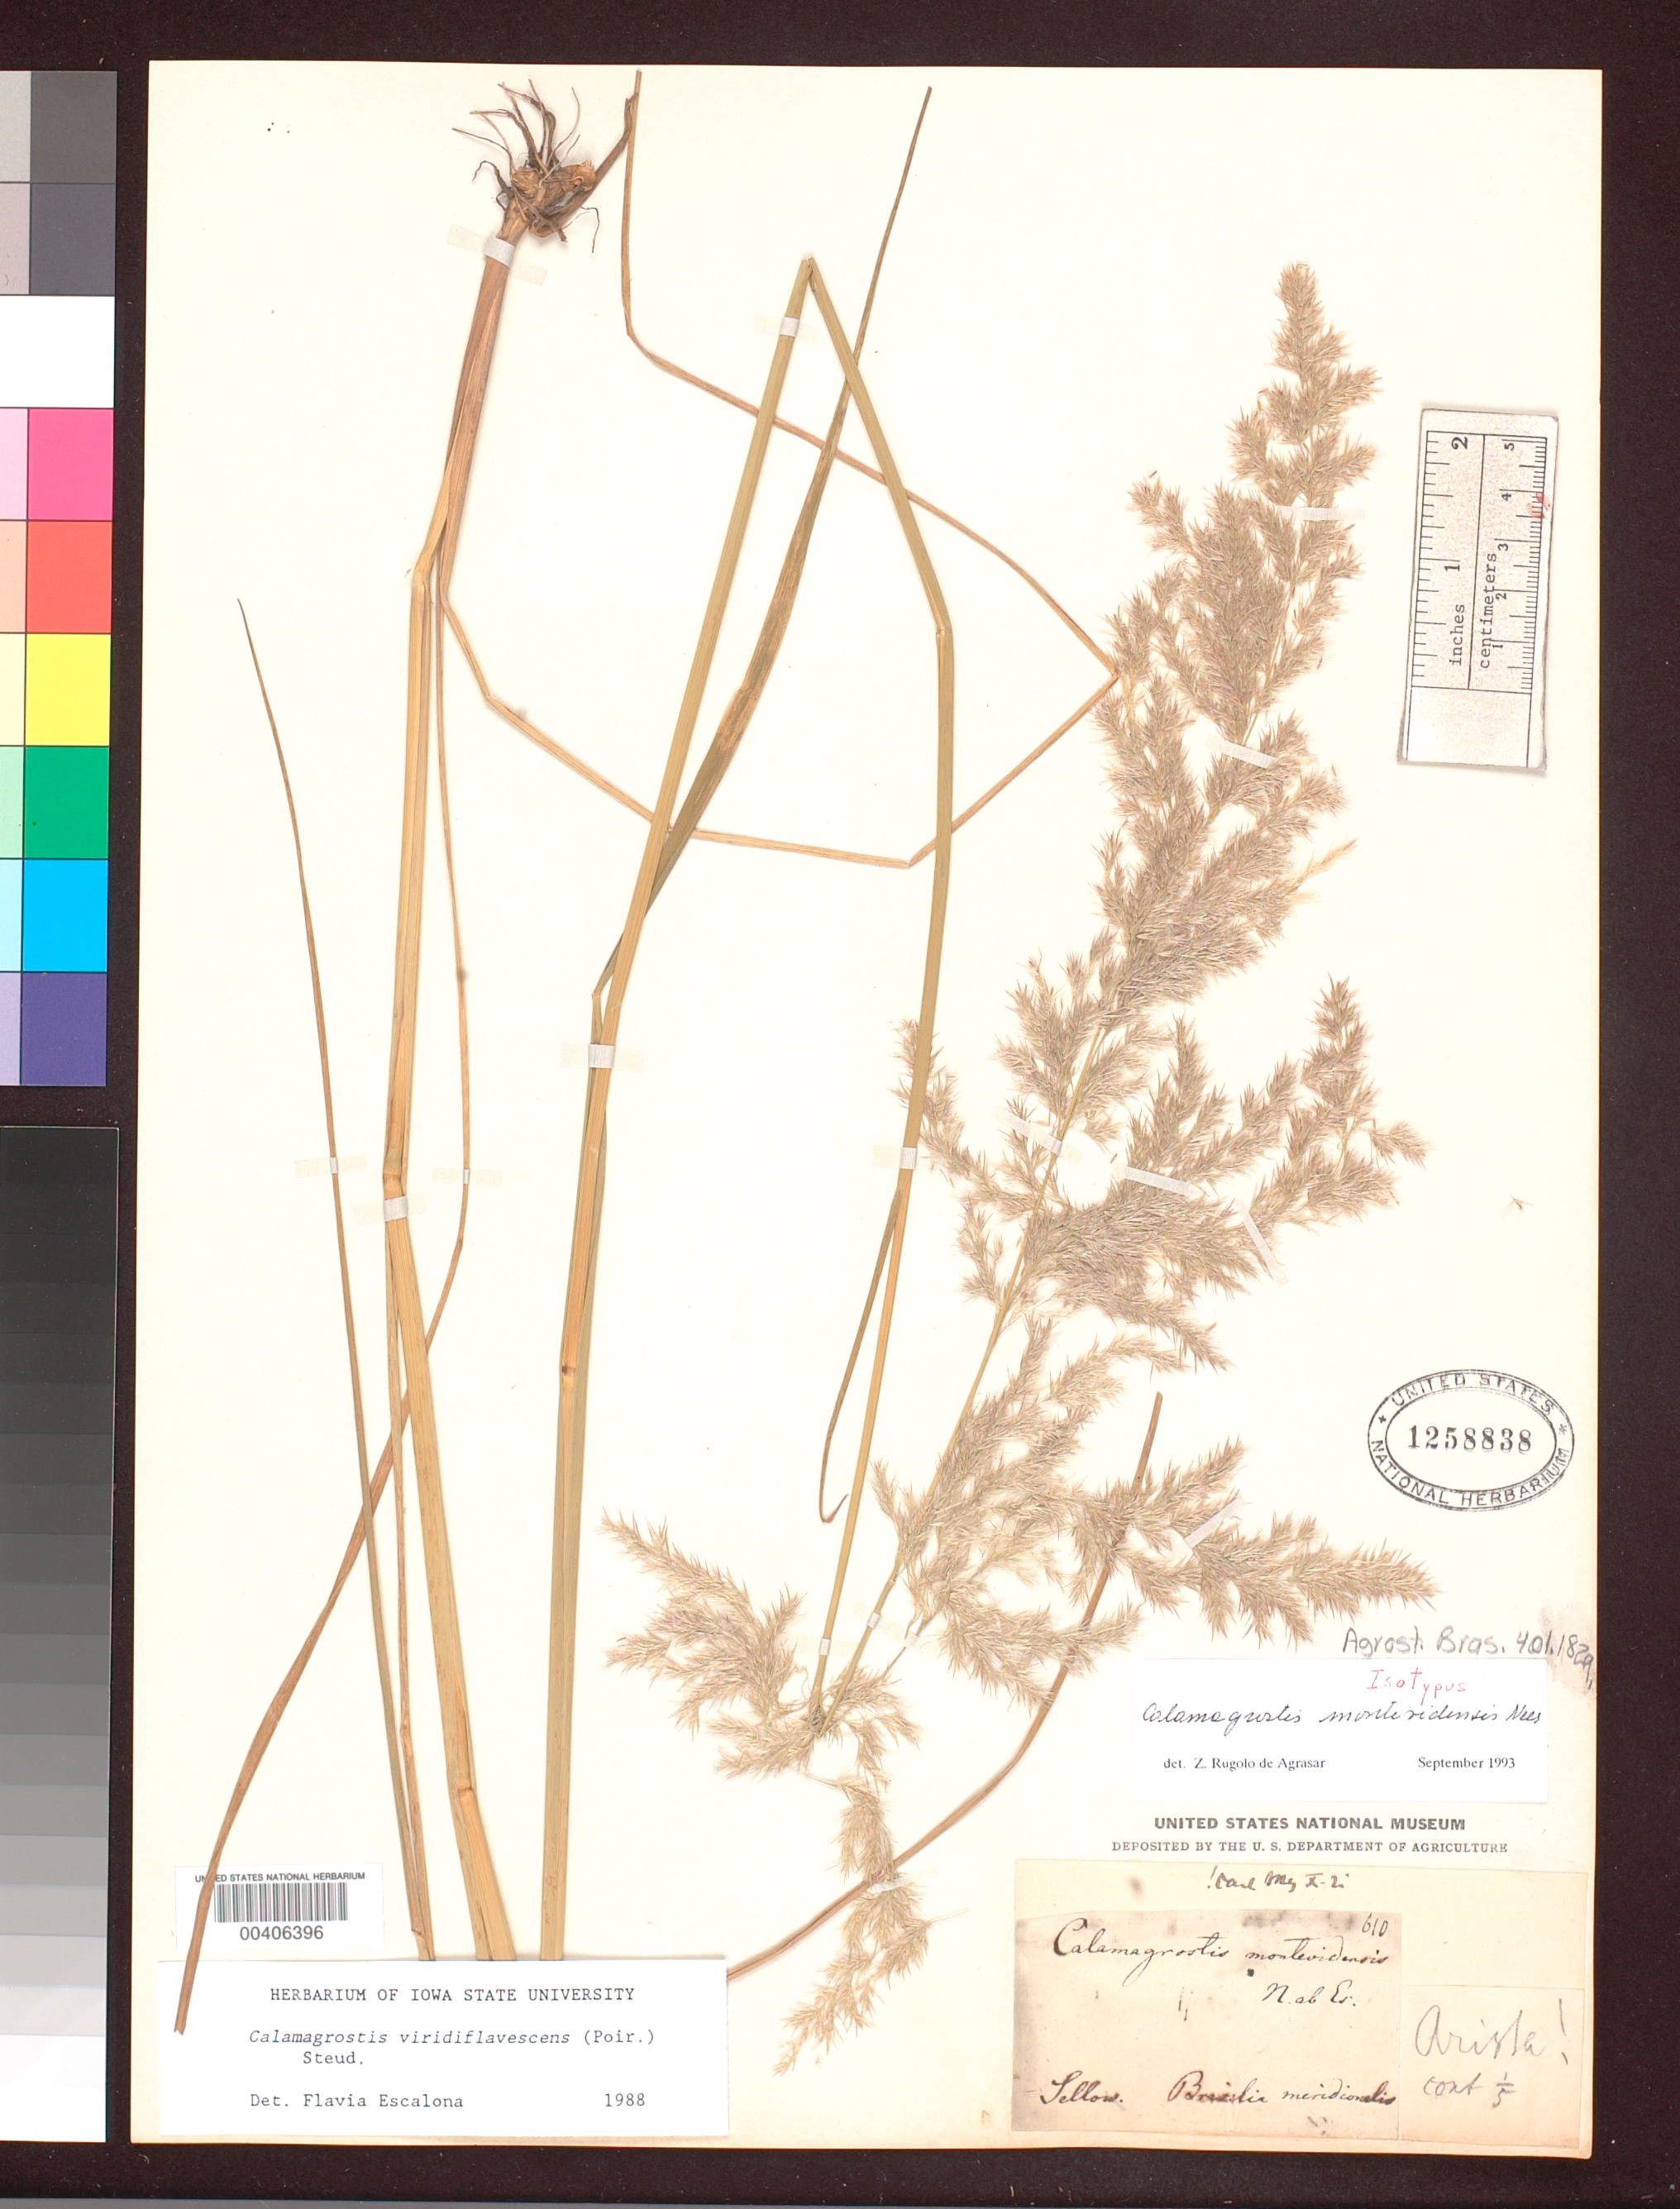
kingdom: Plantae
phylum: Tracheophyta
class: Liliopsida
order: Poales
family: Poaceae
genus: Calamagrostis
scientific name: Calamagrostis montevidensis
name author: Nees in Mart.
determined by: Rúgolo de Agrasar, Z. E.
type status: Isotype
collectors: F. Sellow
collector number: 610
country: Brazil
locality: Brasilia meridionalis.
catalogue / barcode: US 1258838